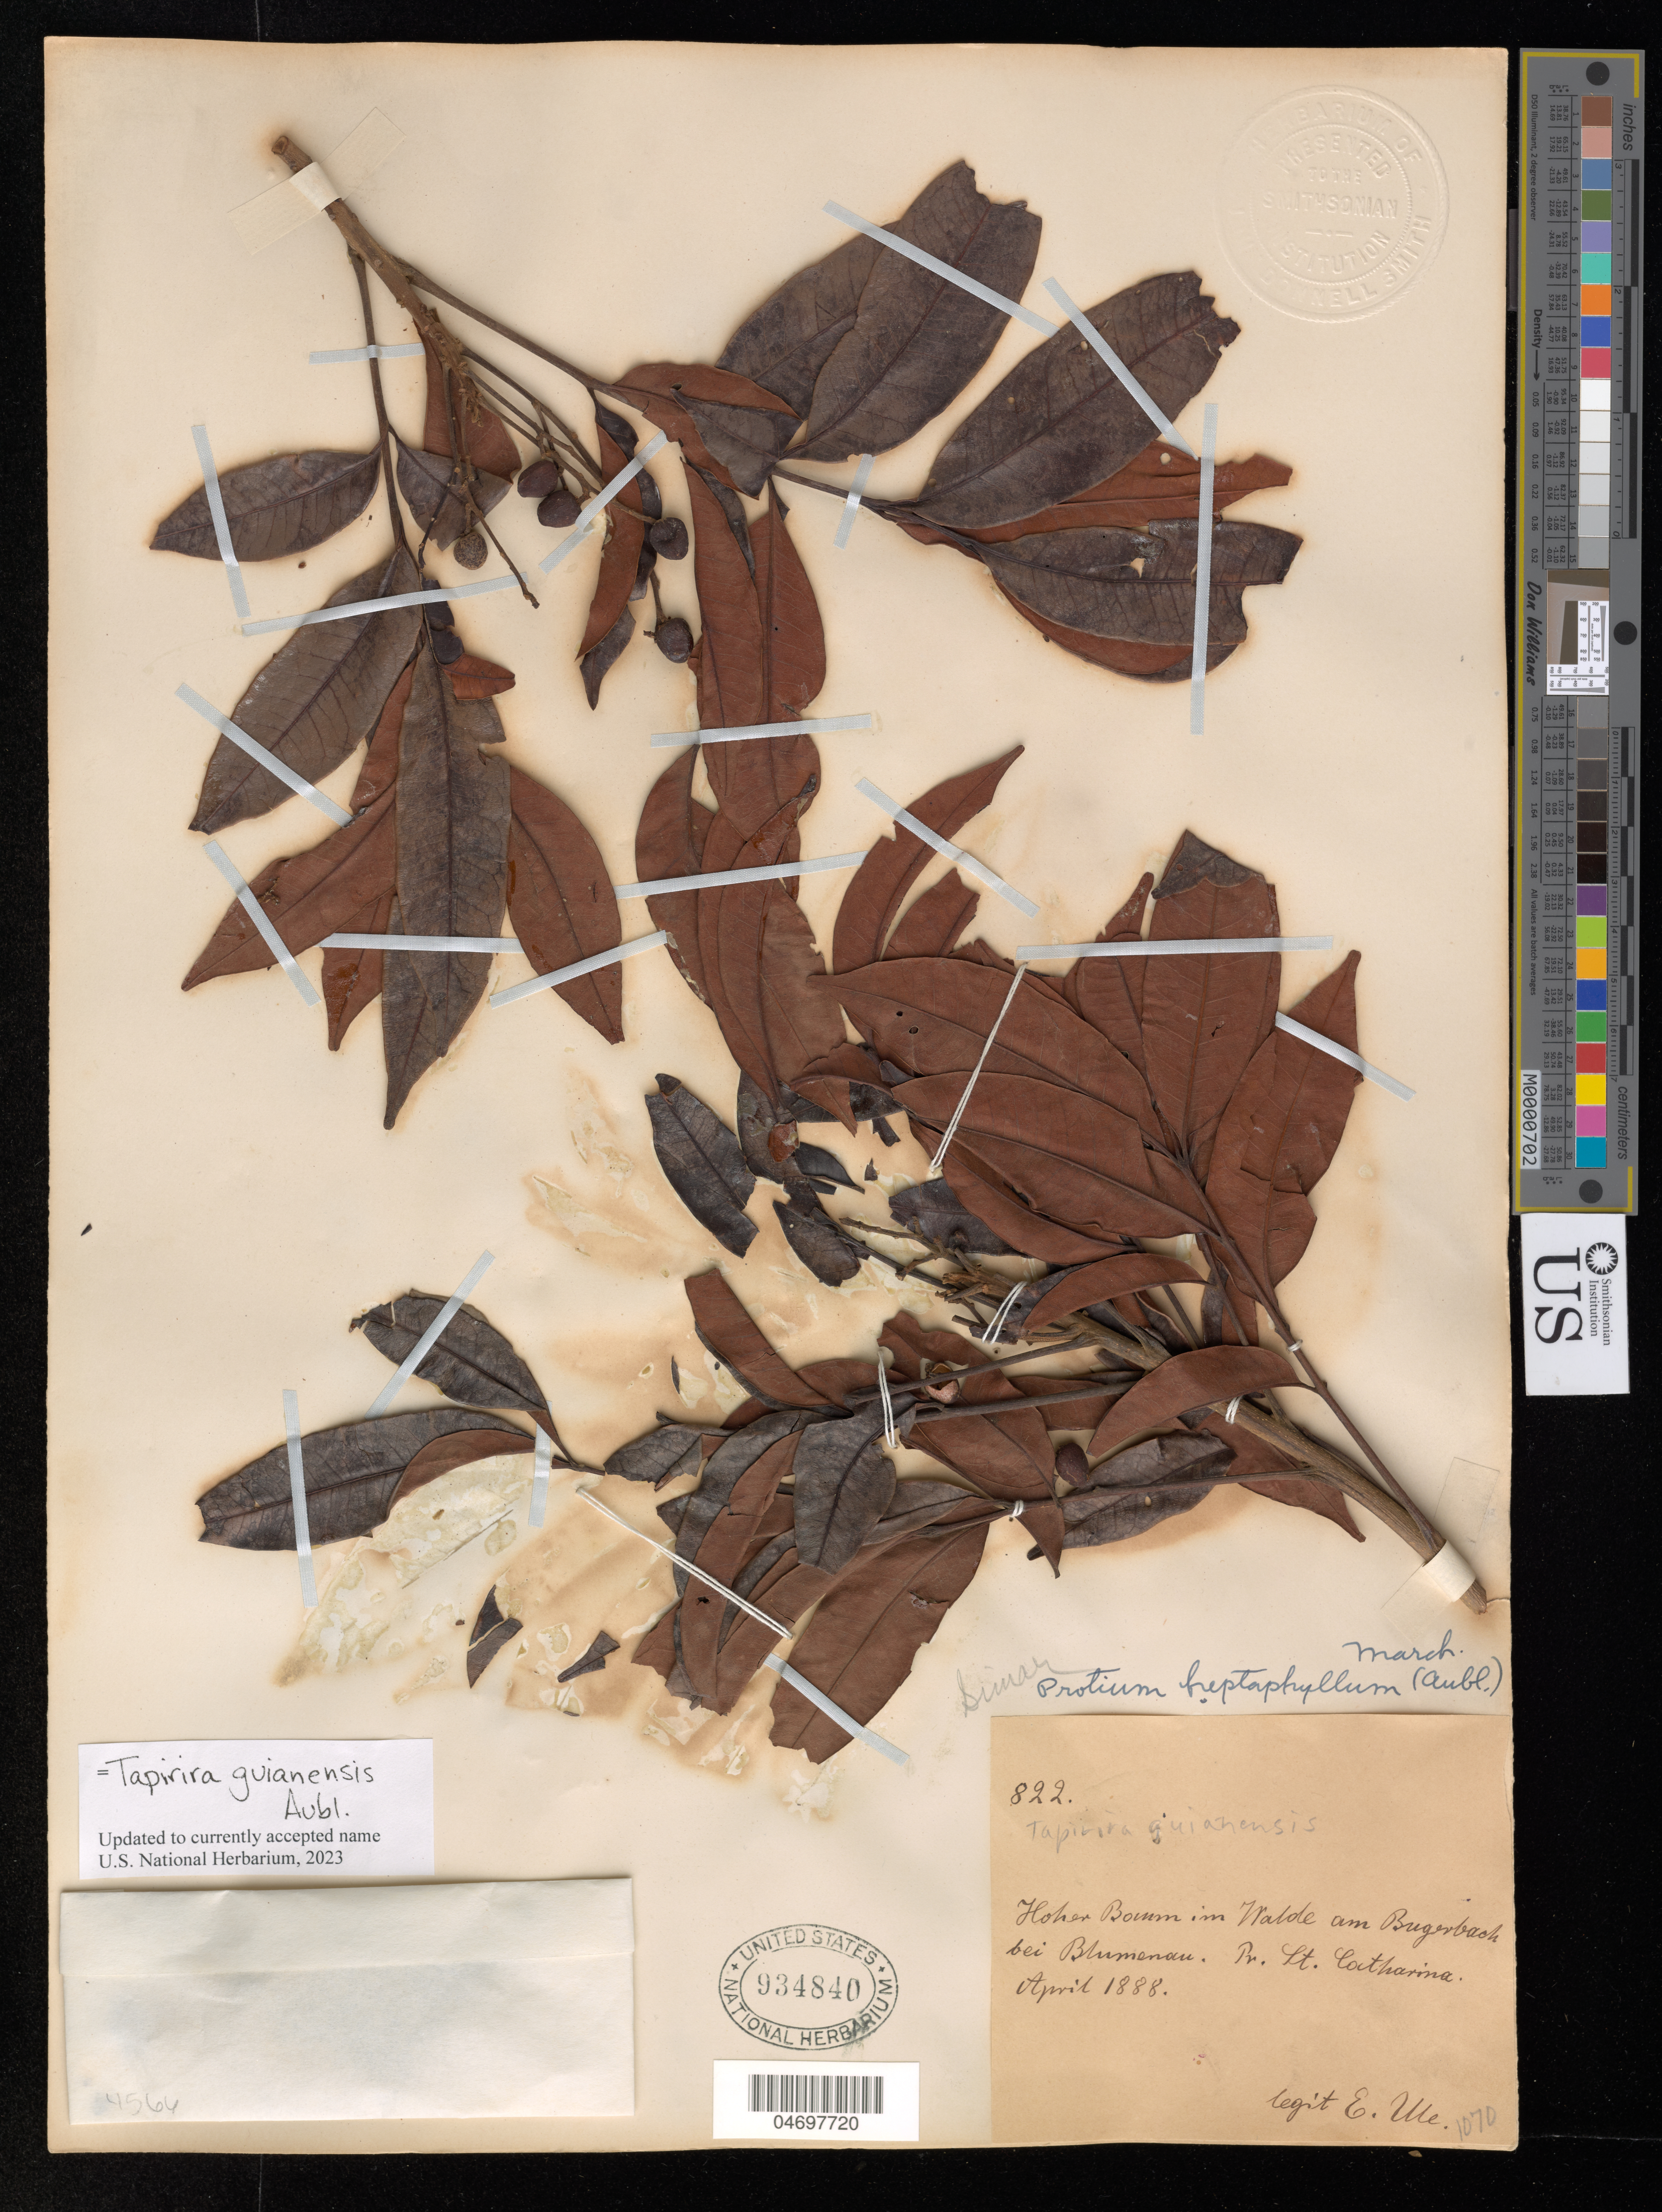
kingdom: Plantae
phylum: Tracheophyta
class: Magnoliopsida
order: Sapindales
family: Anacardiaceae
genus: Tapirira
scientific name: Tapirira guianensis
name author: Aubl.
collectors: E. Ule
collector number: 822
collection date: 1888-04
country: Brazil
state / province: Santa Catarina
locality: Hoher Baum im Walde am Bugerbach, Blumenau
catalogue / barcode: US 934840